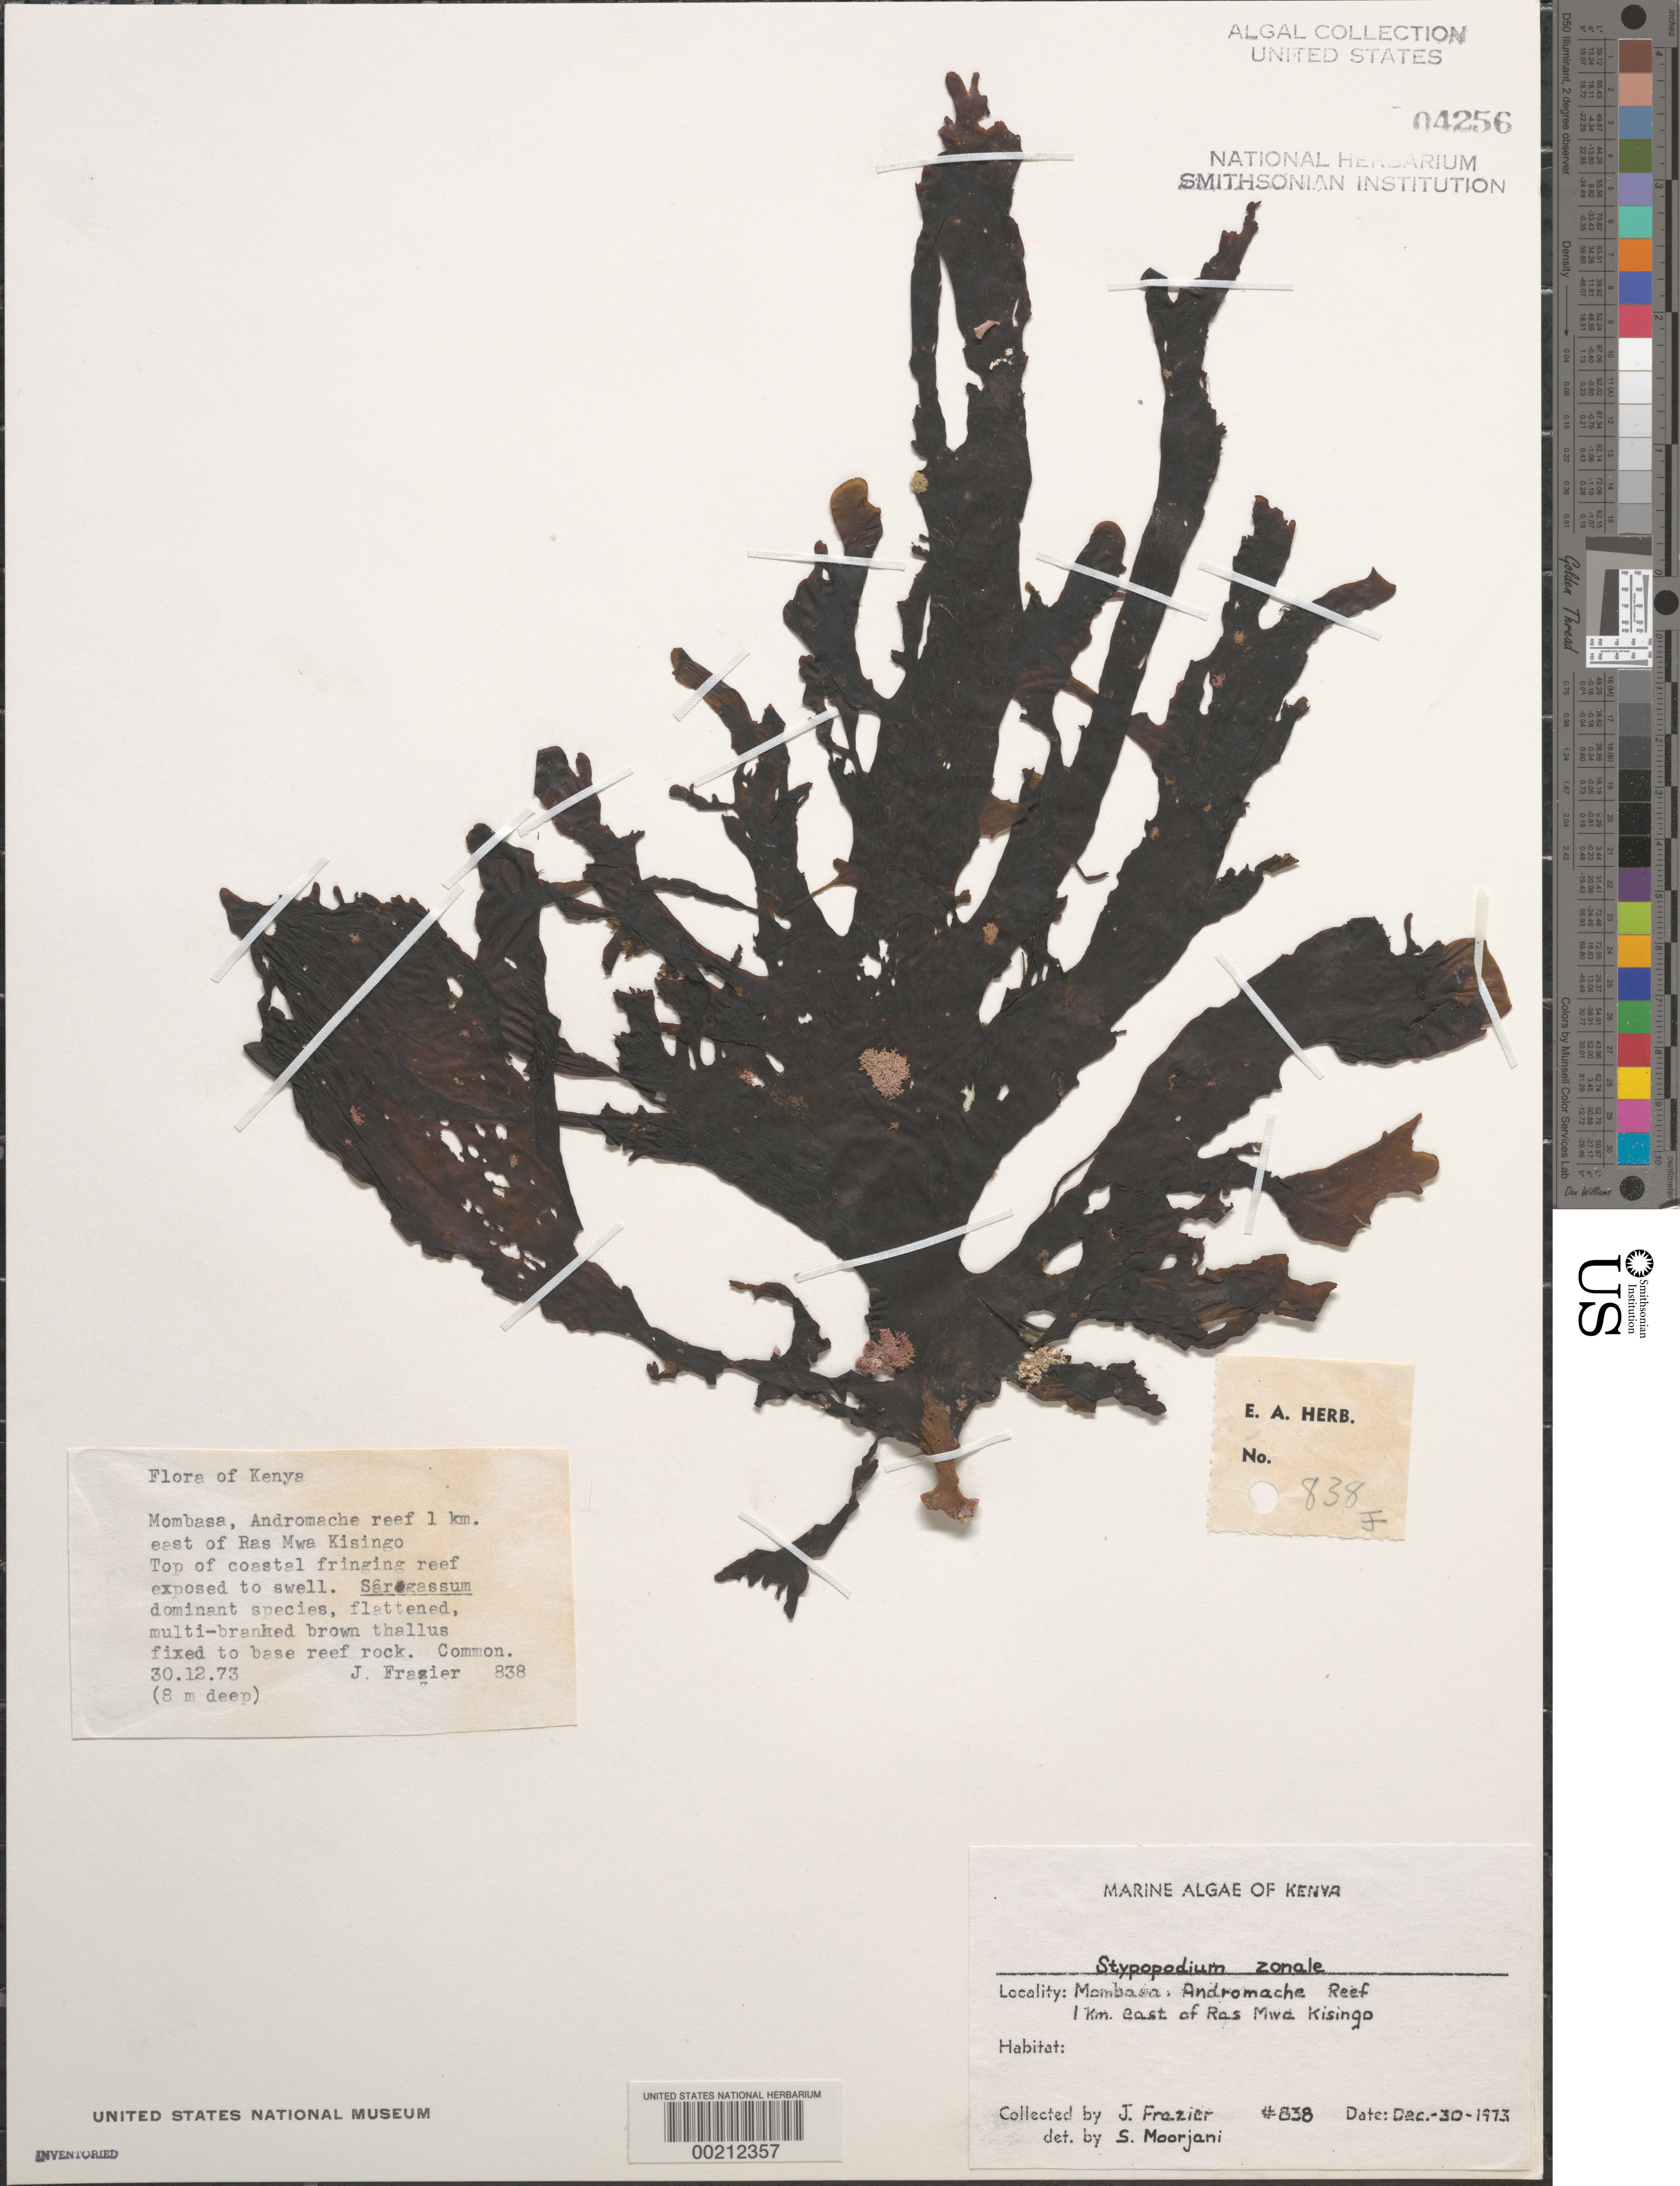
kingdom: Chromista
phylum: Ochrophyta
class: Phaeophyceae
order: Dictyotales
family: Dictyotaceae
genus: Stypopodium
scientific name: Stypopodium zonale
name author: (J.V.Lamouroux) Papenf.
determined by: Moorjani, S.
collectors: J. Frazier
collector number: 838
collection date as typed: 30 Dec 1973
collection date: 1973-12-30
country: Kenya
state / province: Mombasa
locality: Andromache Reef, 1 km east of Ras Mwa Kisingo, Mombasa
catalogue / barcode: US 4256